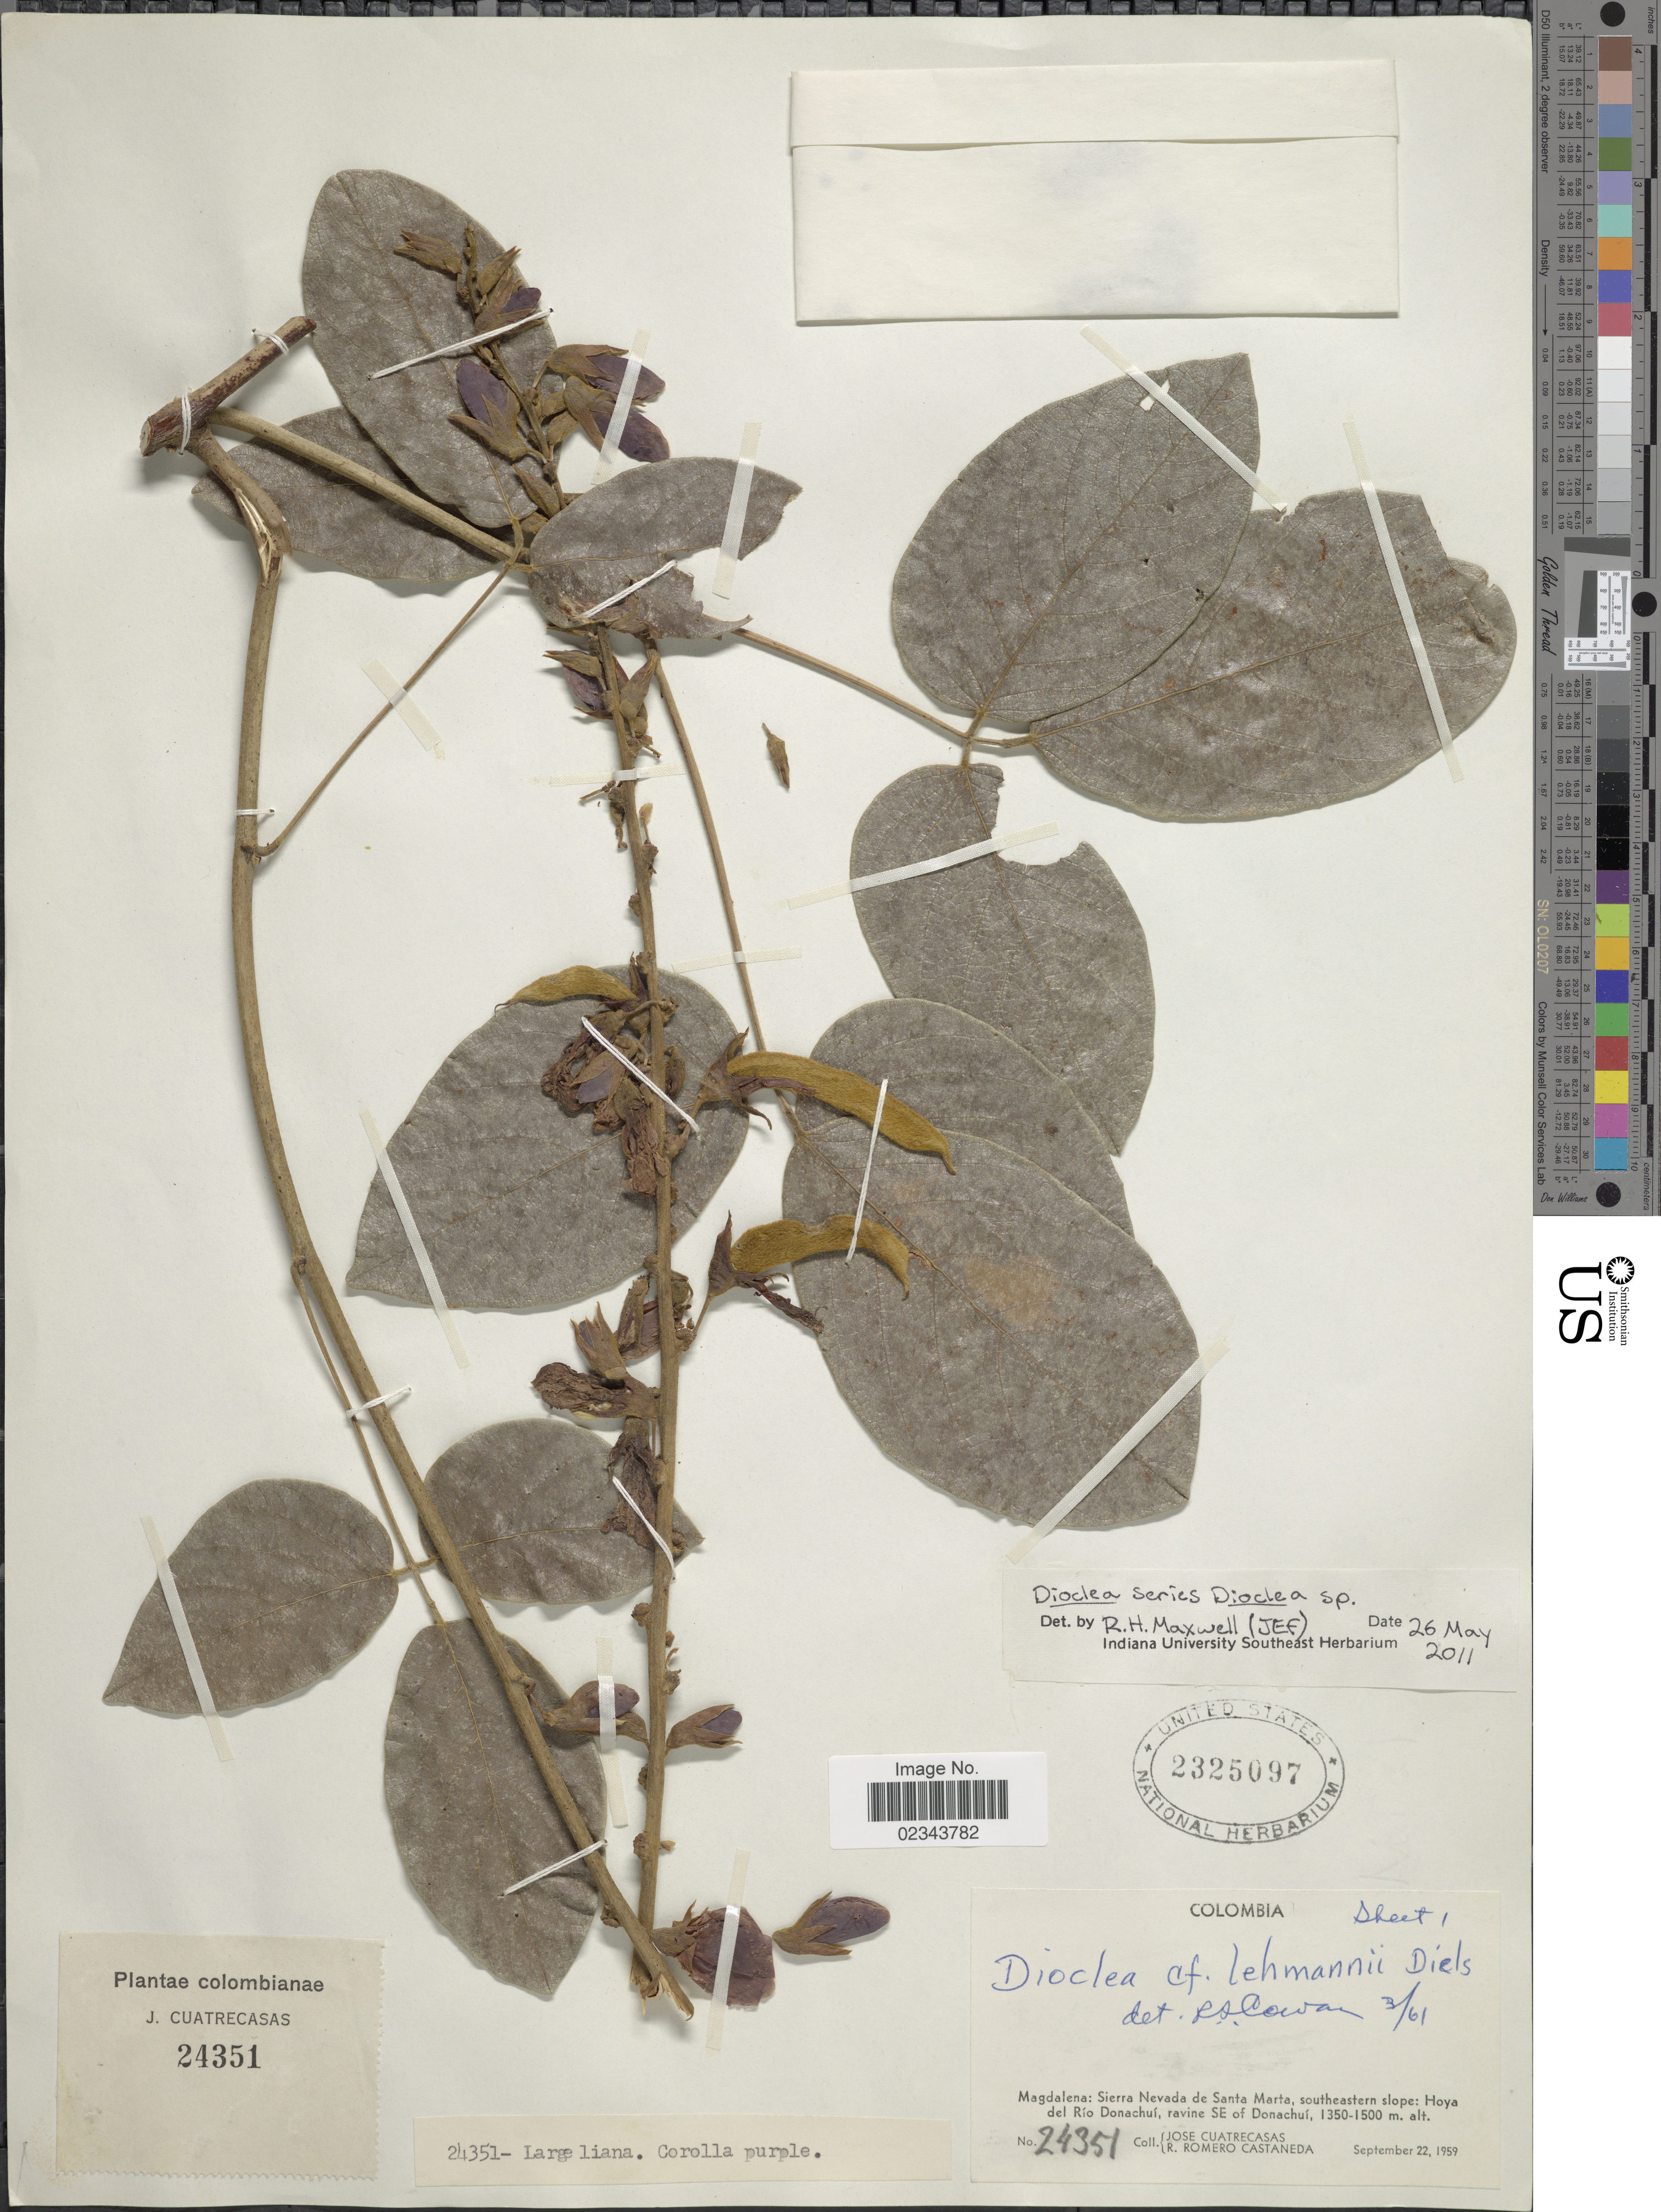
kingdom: Plantae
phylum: Tracheophyta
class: Magnoliopsida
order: Fabales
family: Fabaceae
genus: Dioclea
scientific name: Dioclea sp.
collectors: J. Cuatrecasas & R. Romero Castañeda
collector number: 24351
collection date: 1959-09-22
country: Colombia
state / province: Magdalena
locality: Sierra Nevada de Santa Maria, southeastern slope: hoya del Rio Donachui, ravine SE of Donachui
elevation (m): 1350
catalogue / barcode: US 2325097